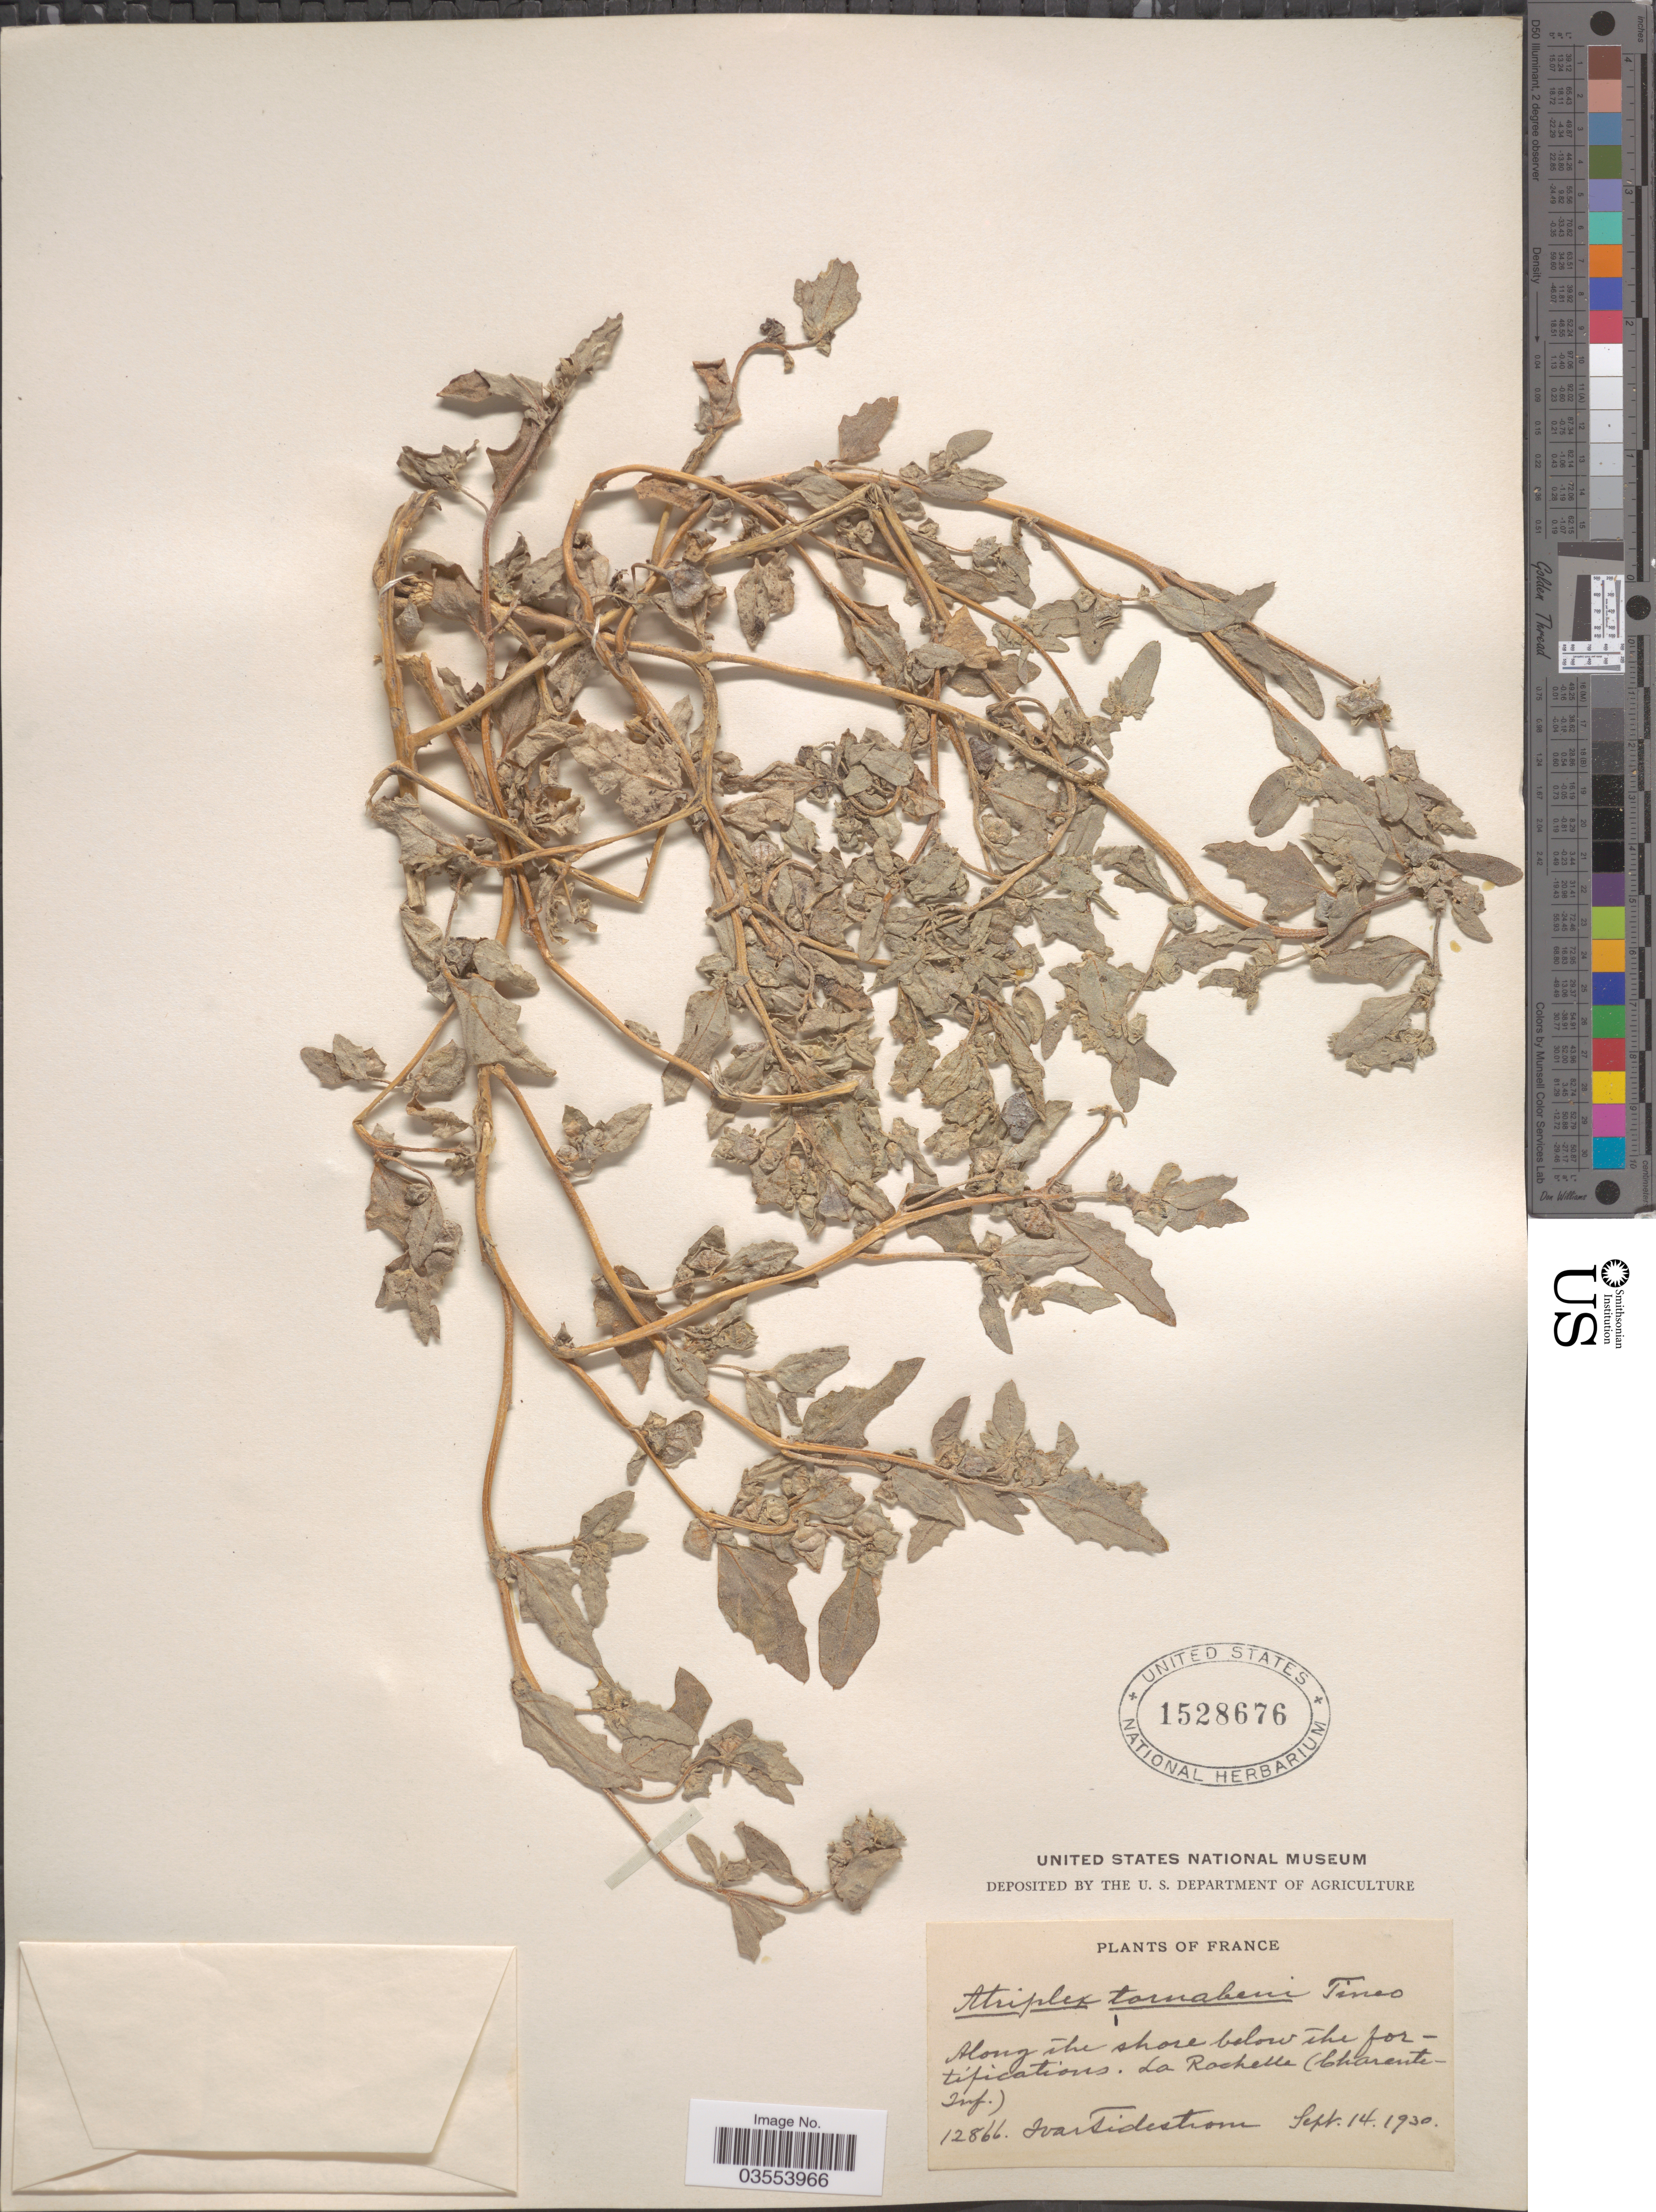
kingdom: Plantae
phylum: Tracheophyta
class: Magnoliopsida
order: Caryophyllales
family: Amaranthaceae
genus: Atriplex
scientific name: Atriplex tornabenei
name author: Tineo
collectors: I. F. Tidestrom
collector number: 12866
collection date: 1930-09-14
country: France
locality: Along the shore below the fortifications. La Rochelle (Charente-Inf.).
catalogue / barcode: US 1528676